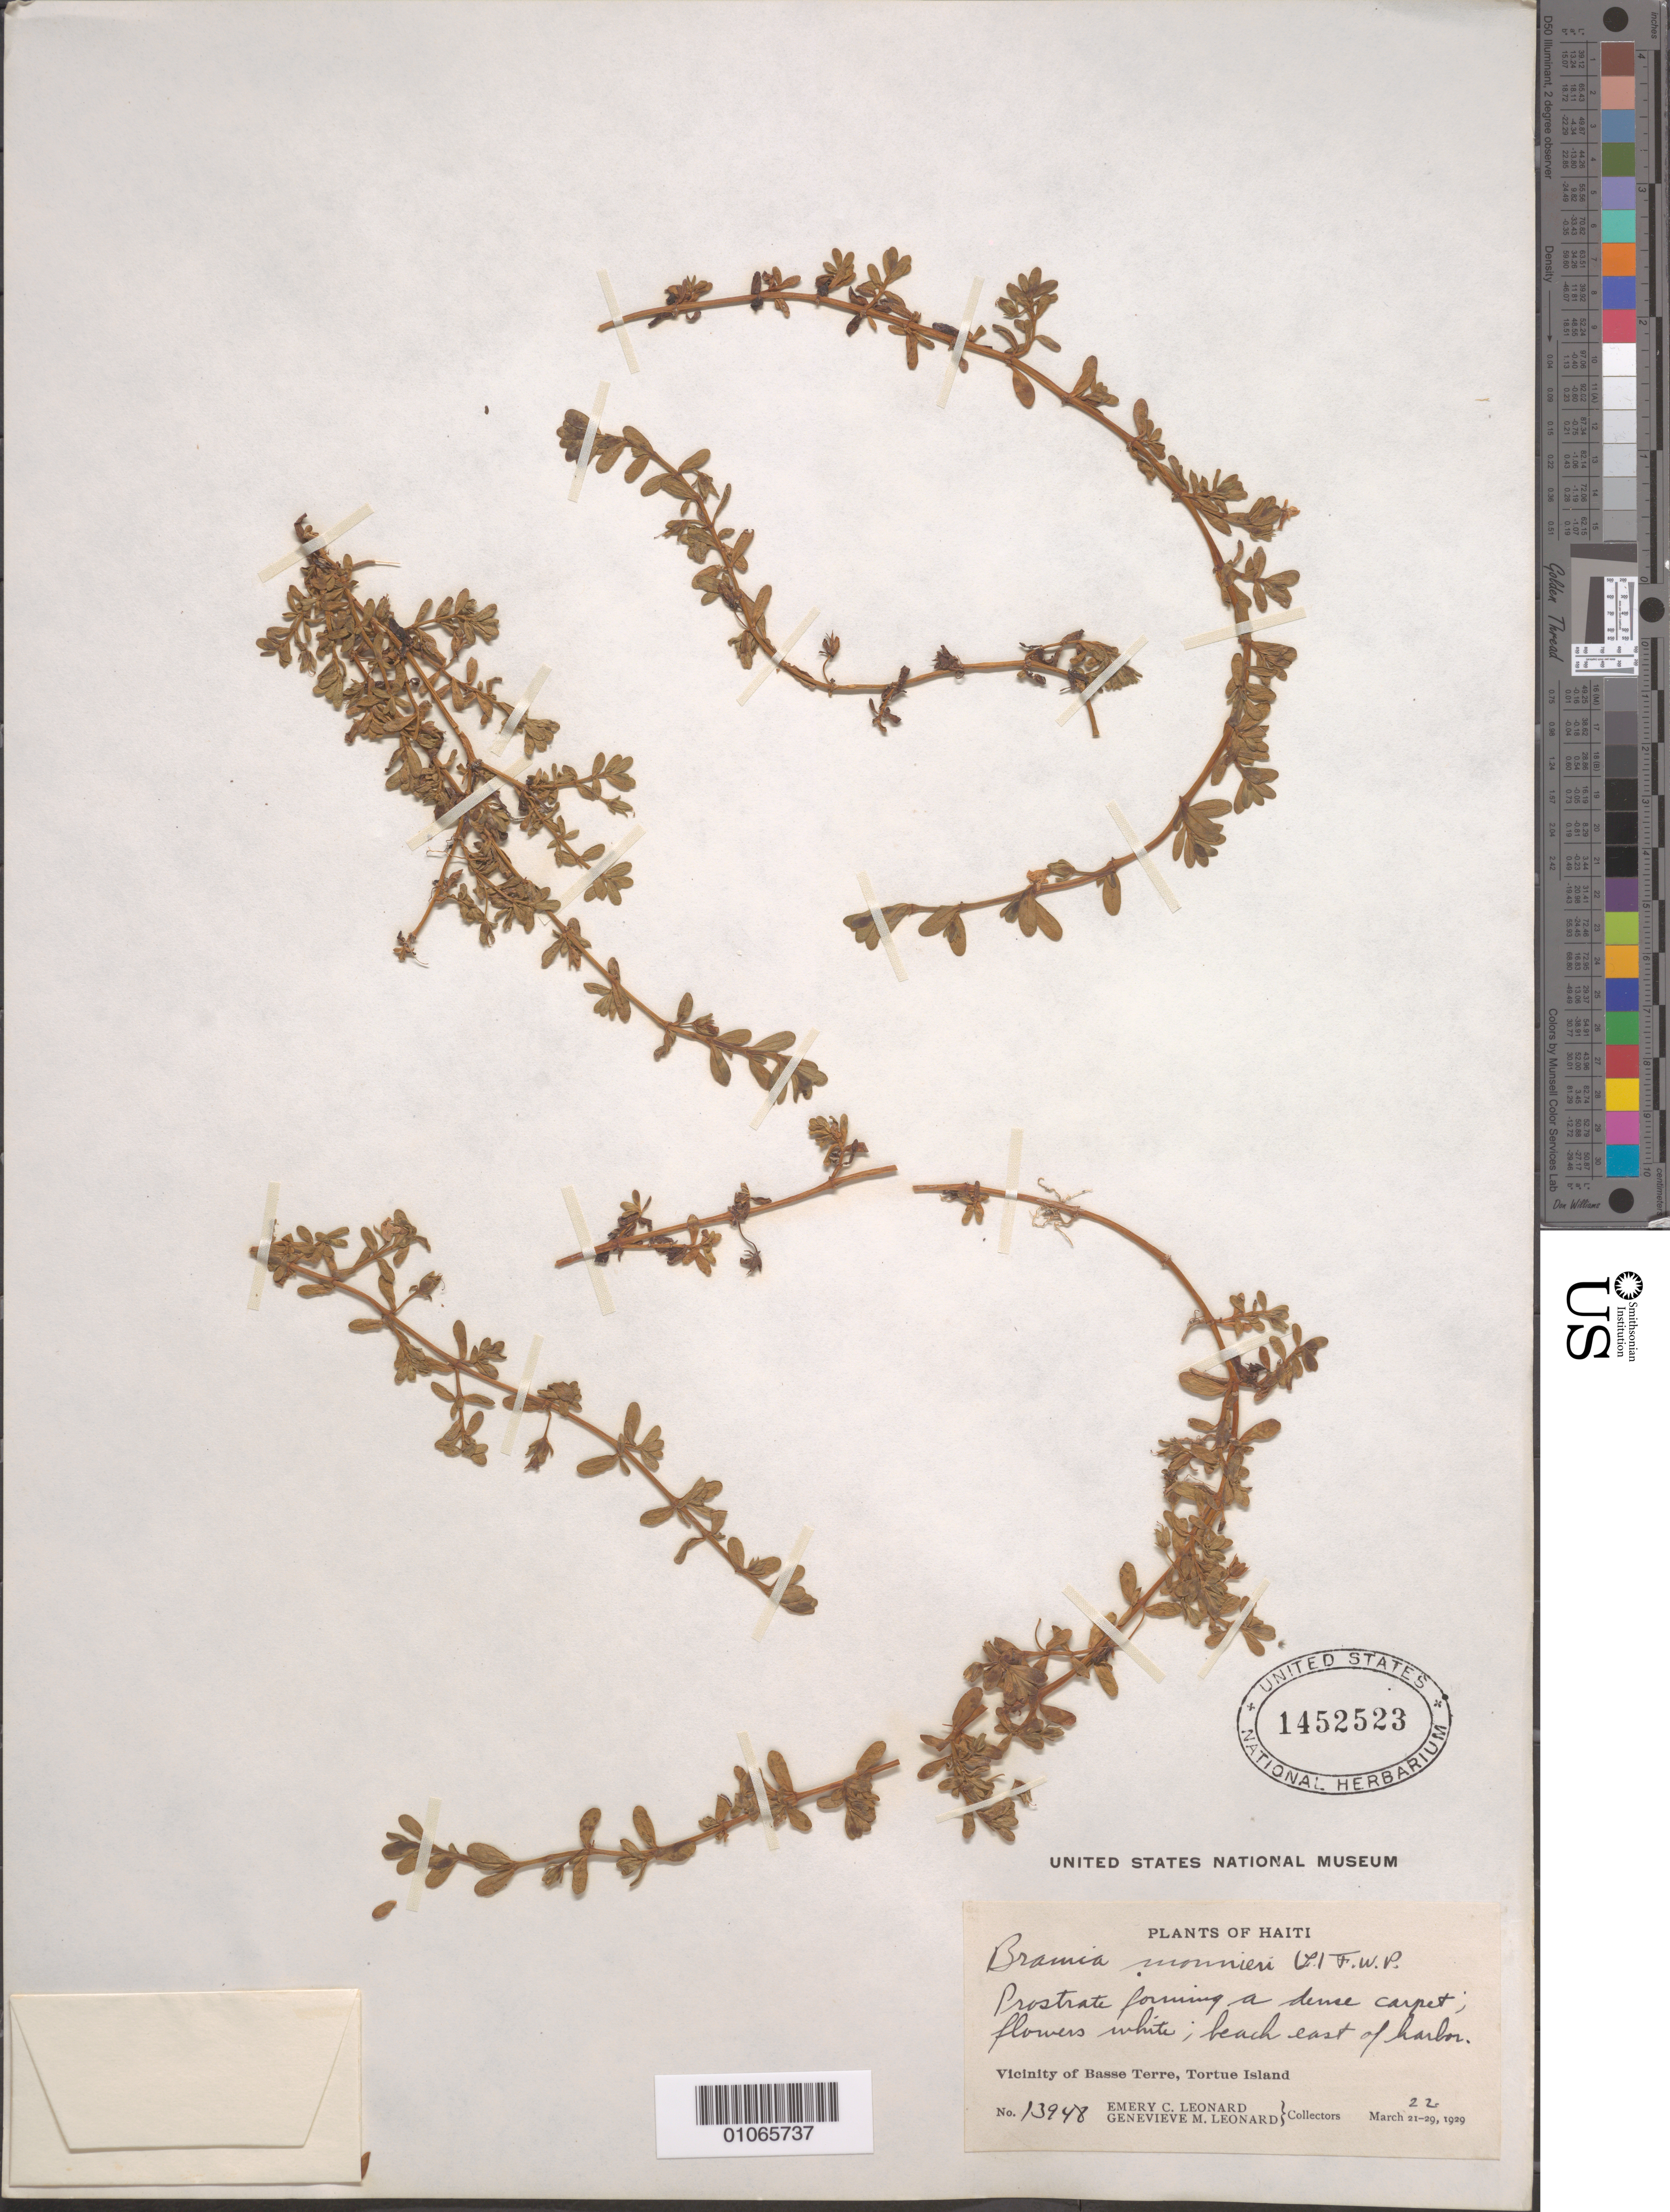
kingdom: Plantae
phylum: Tracheophyta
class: Magnoliopsida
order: Lamiales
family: Plantaginaceae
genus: Bacopa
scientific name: Bacopa monnieri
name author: (L.) Wettst.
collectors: E. C. Leonard & G. M. Leonard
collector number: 13948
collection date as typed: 22 Mar 1929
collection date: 1929-03-22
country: Haiti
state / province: Nord-Óuest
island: Île de la Tortue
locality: Vicinity of Basse Terre, Tortue Island; beach east of harbor.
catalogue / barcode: US 1452523